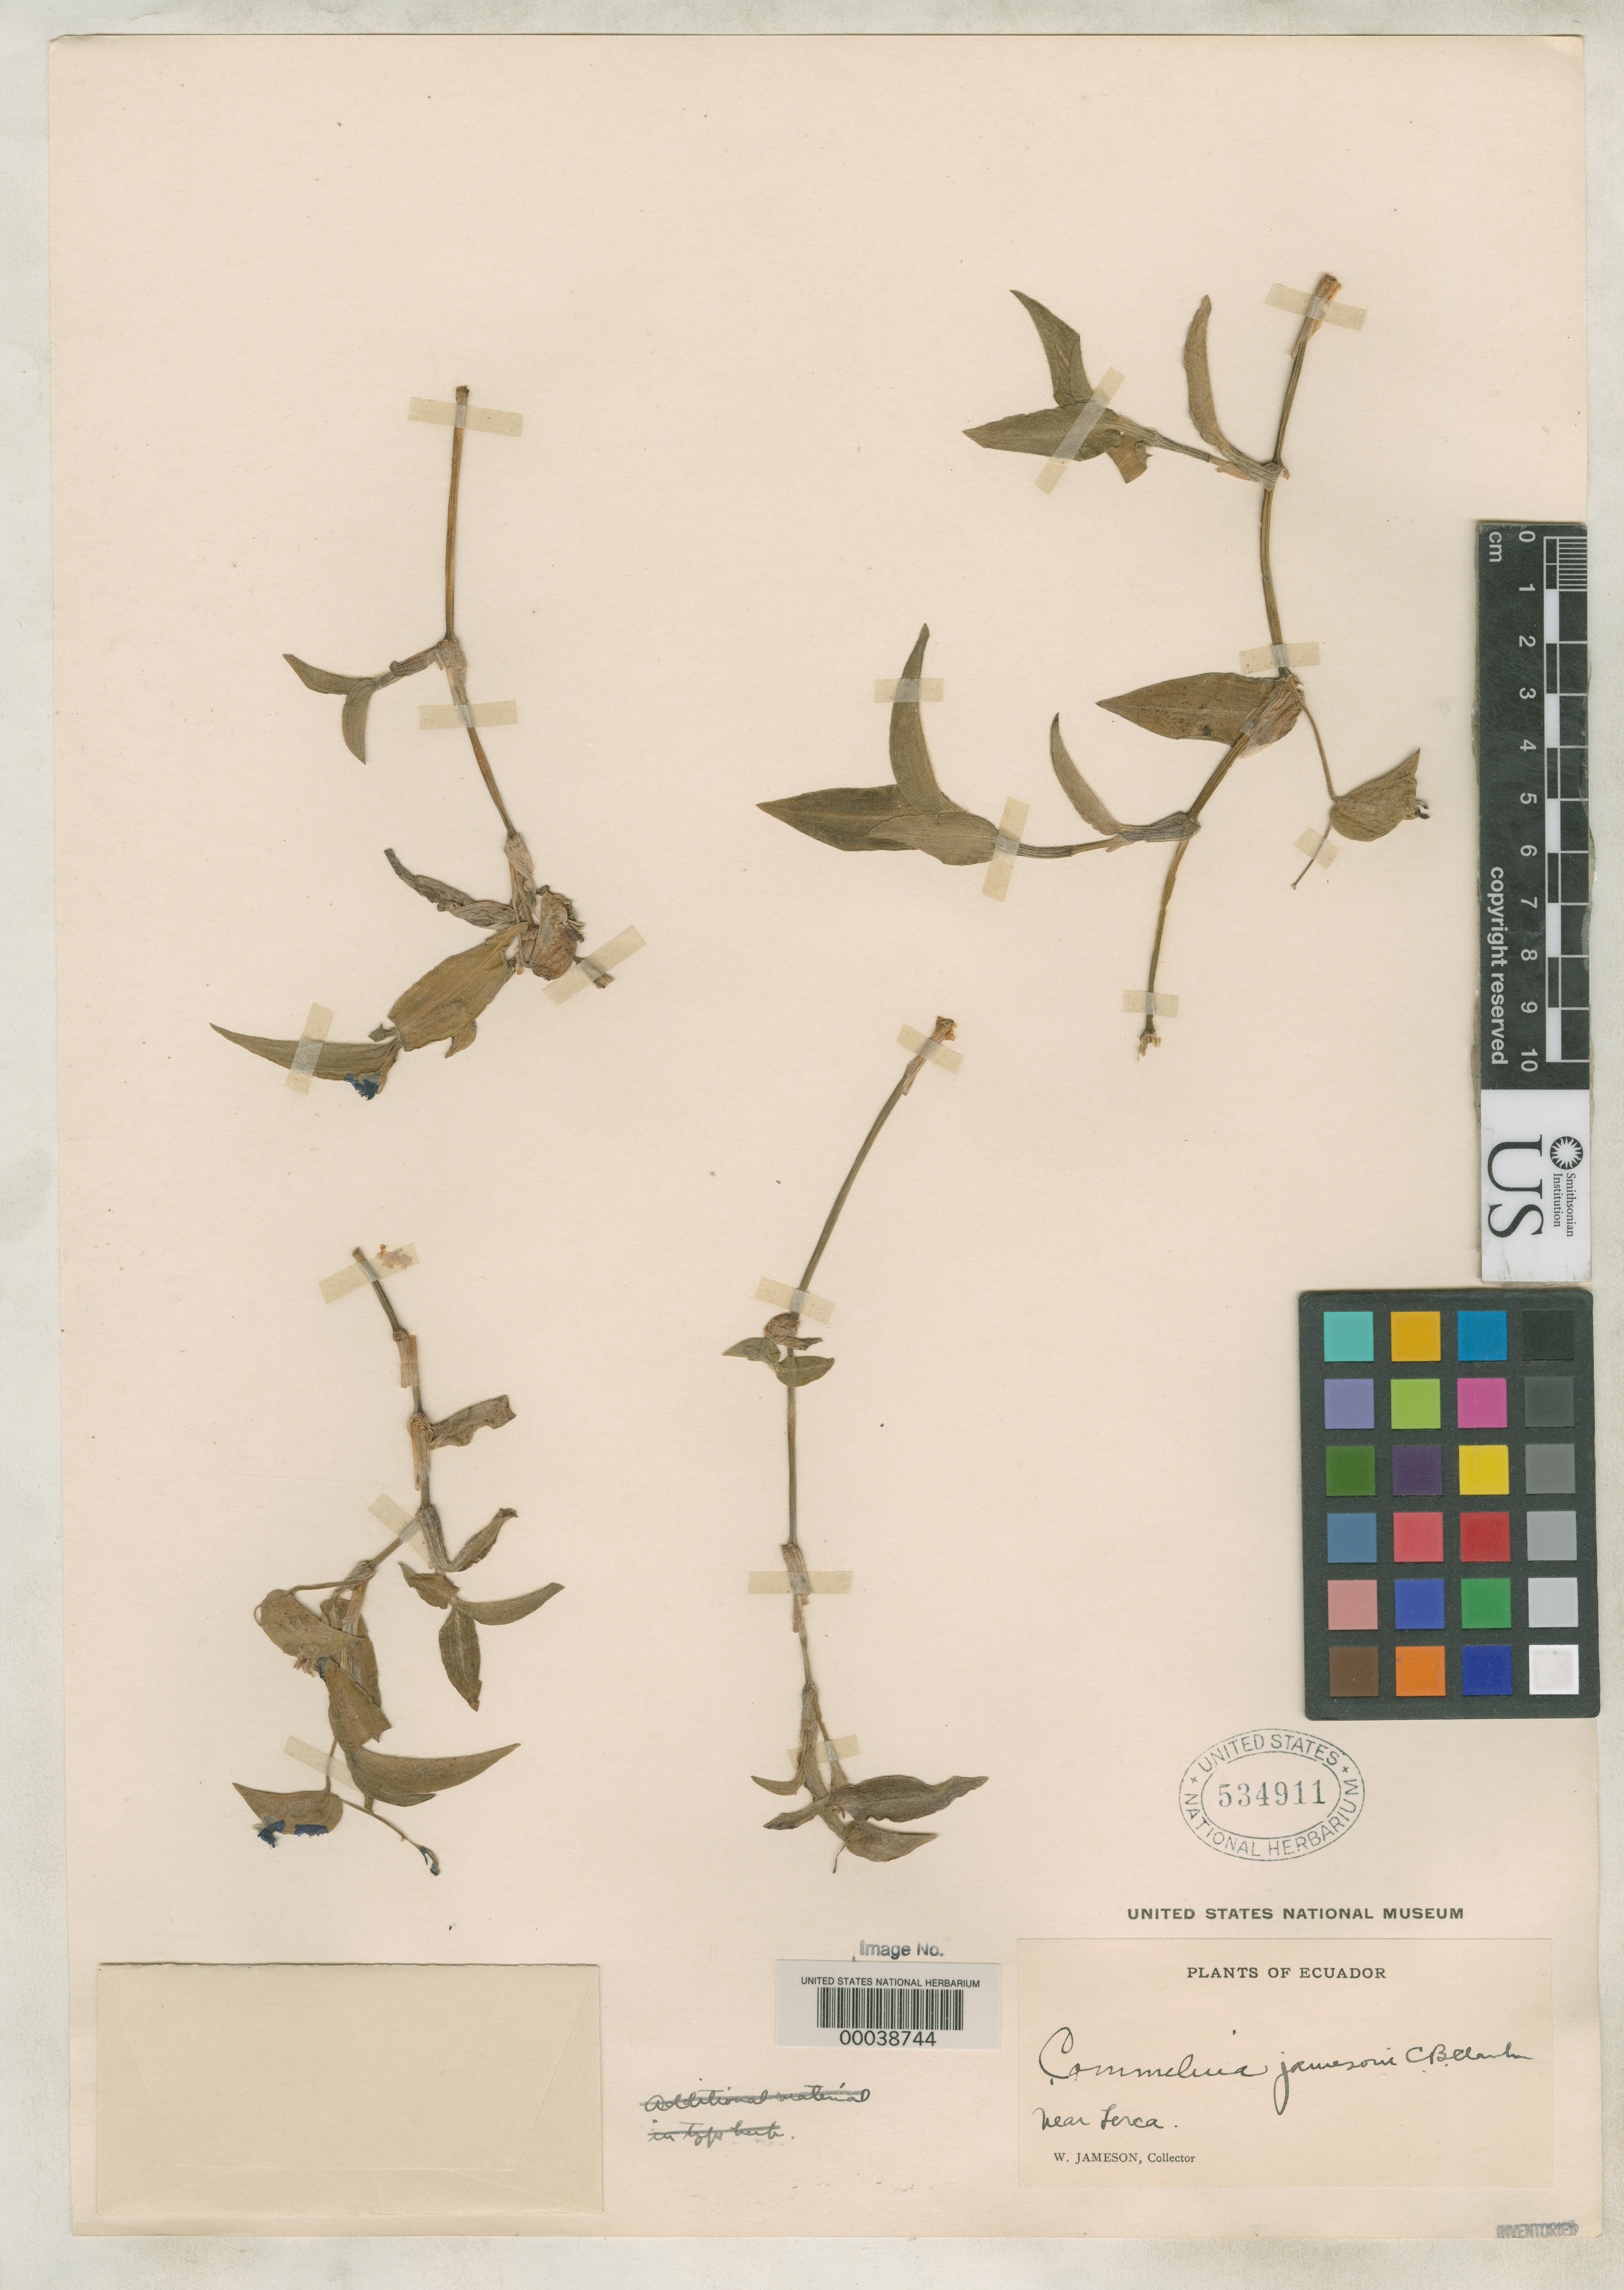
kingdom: Plantae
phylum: Tracheophyta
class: Liliopsida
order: Commelinales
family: Commelinaceae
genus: Commelina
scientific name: Commelina jamesonii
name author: C.B. Clarke in A. DC.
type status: Isosyntype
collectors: W. Jameson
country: Ecuador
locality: Near Lerca.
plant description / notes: Published as "C. Jamesoni"; Protologue cites Jameson n.177; this sheet lacks a collection number but is assumed to be that collection based on the locality.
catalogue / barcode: US 534911